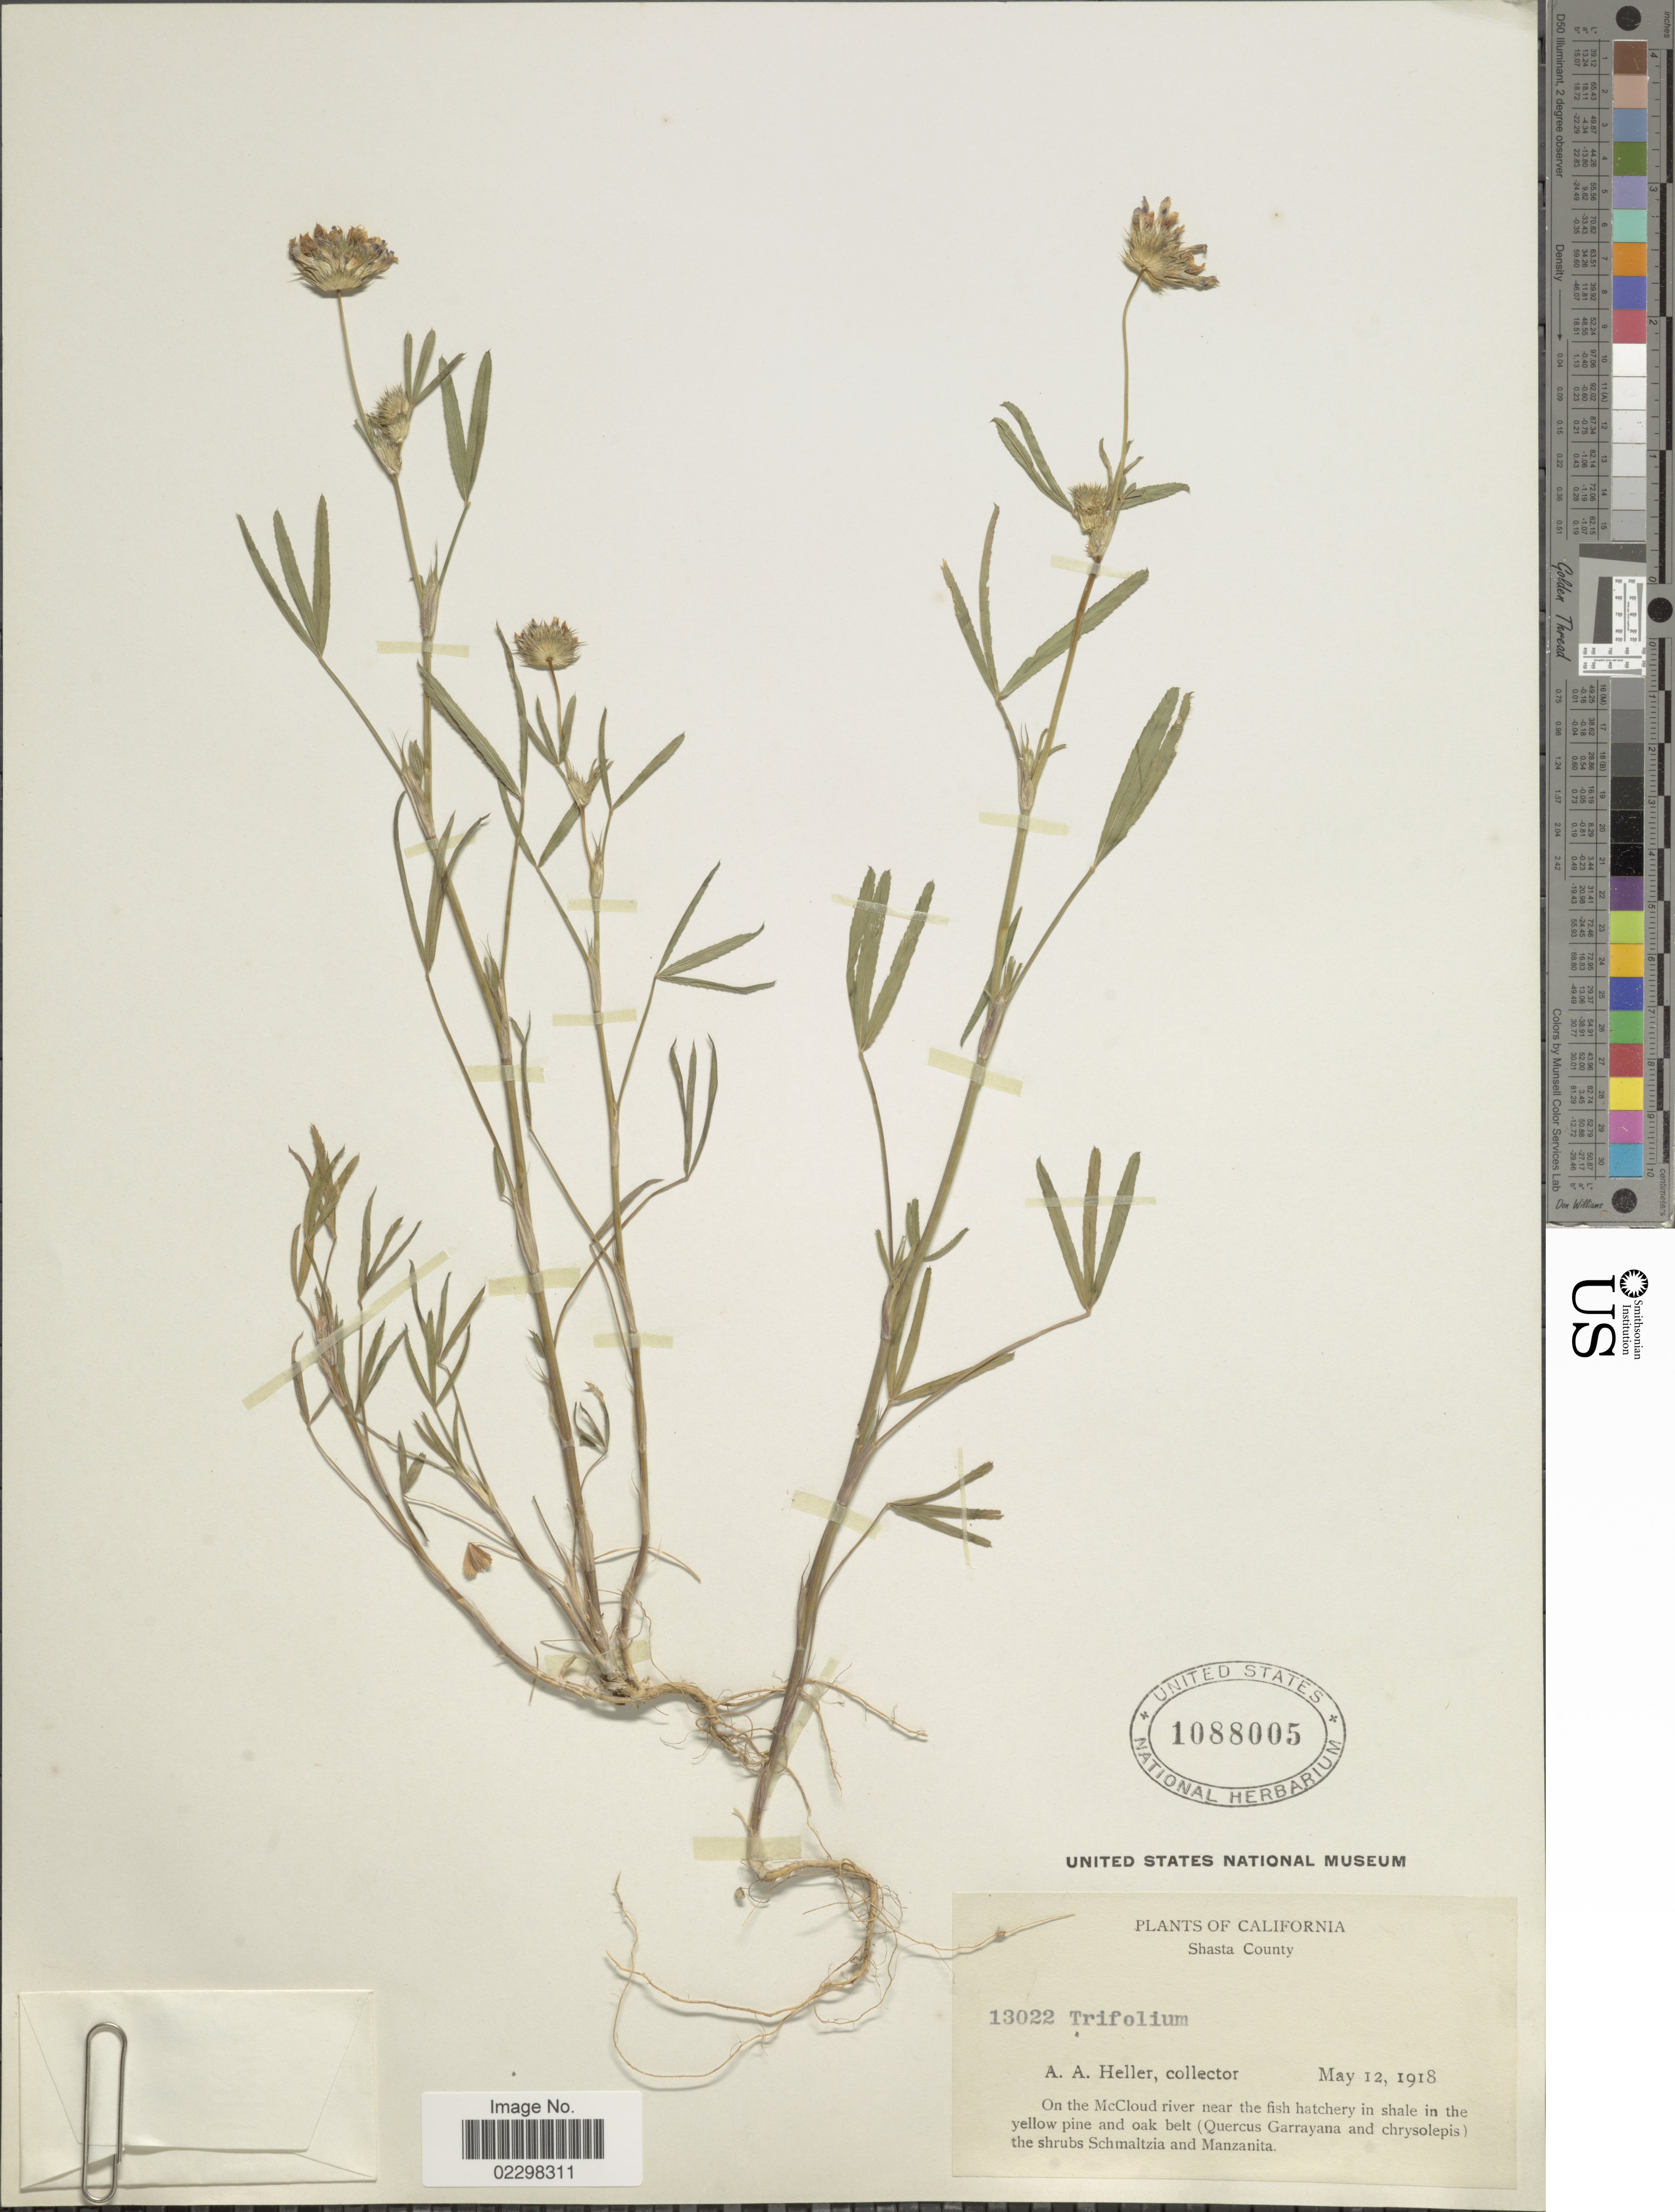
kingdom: Plantae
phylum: Tracheophyta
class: Magnoliopsida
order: Fabales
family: Fabaceae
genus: Trifolium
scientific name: Trifolium tridentatum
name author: Lindl.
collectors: A. A. Heller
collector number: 13022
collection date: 1918-05-12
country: United States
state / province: California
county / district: Shasta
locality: California, Shasta County. On the McCloud river near the fish hatchery on shale in the yellow pine and oak belt .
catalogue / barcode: US 1088005